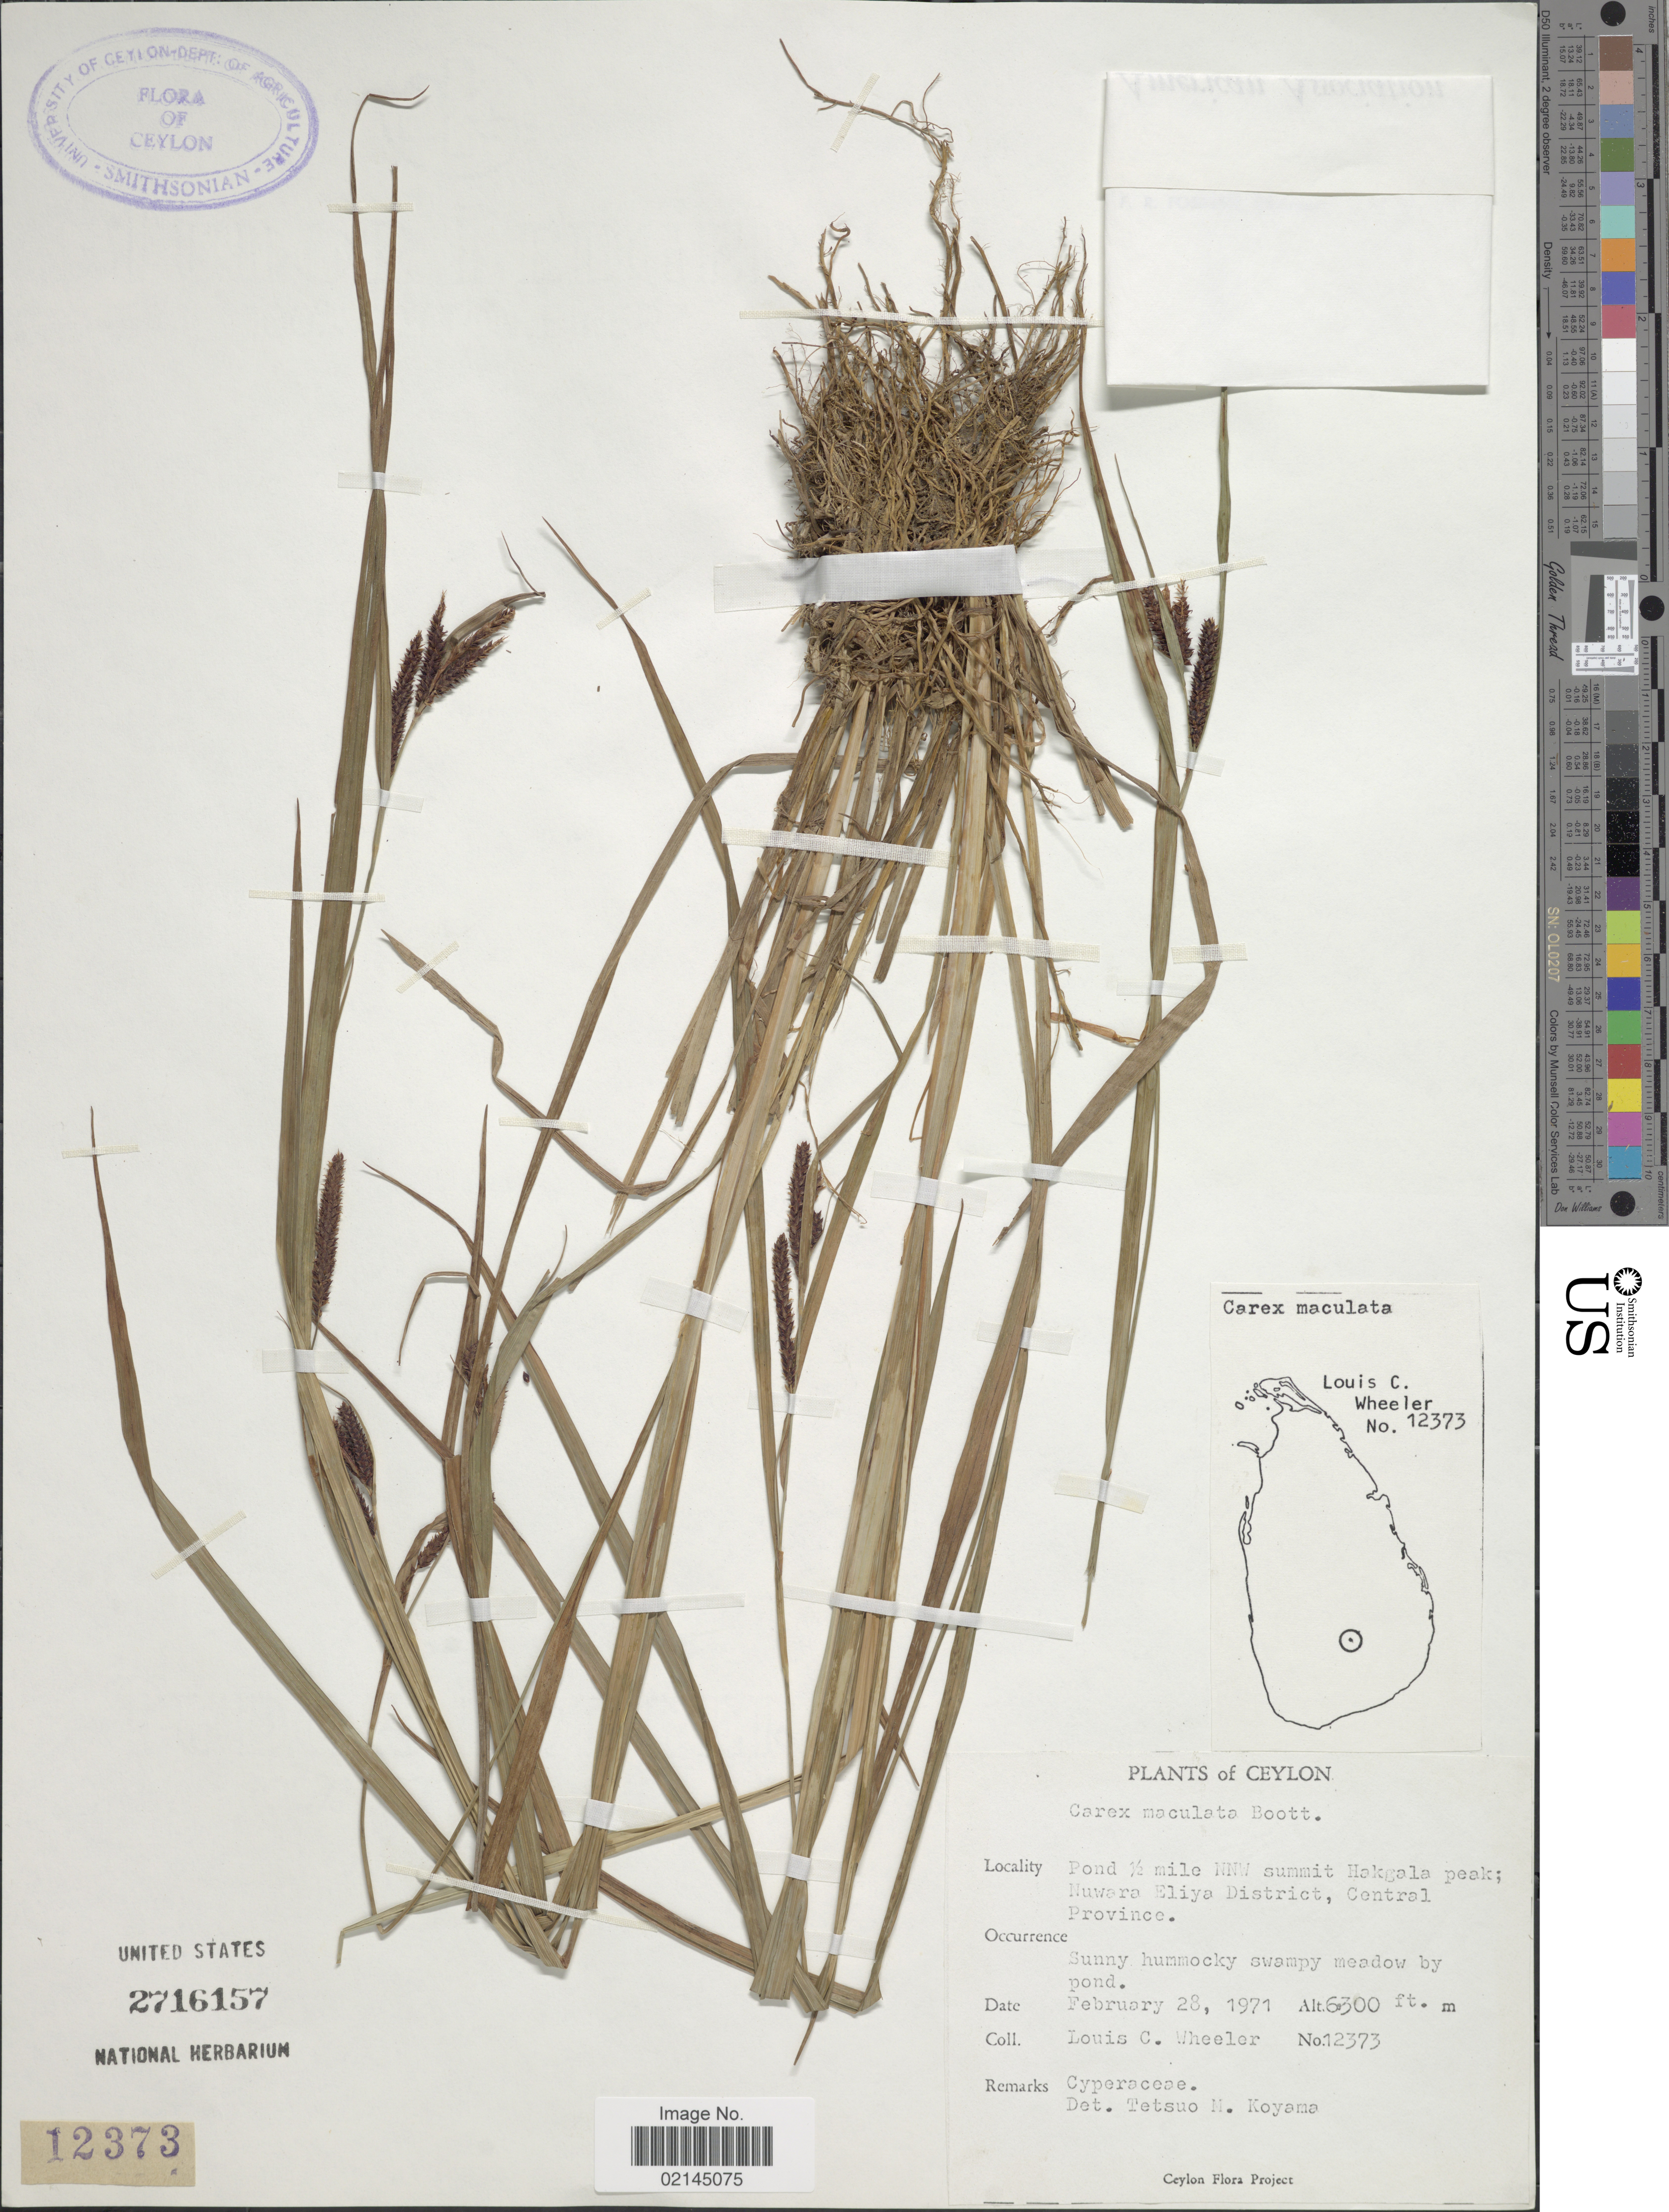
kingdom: Plantae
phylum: Tracheophyta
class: Liliopsida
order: Poales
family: Cyperaceae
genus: Carex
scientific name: Carex maculata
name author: Boott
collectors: L. C. Wheeler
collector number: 12373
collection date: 1971-07-28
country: Sri Lanka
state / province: Central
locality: Ceylon, pond 1/2 mile NNW summit Hakgala peak; Nuwara Eliya Dsitrict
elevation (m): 1920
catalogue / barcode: US 2716157